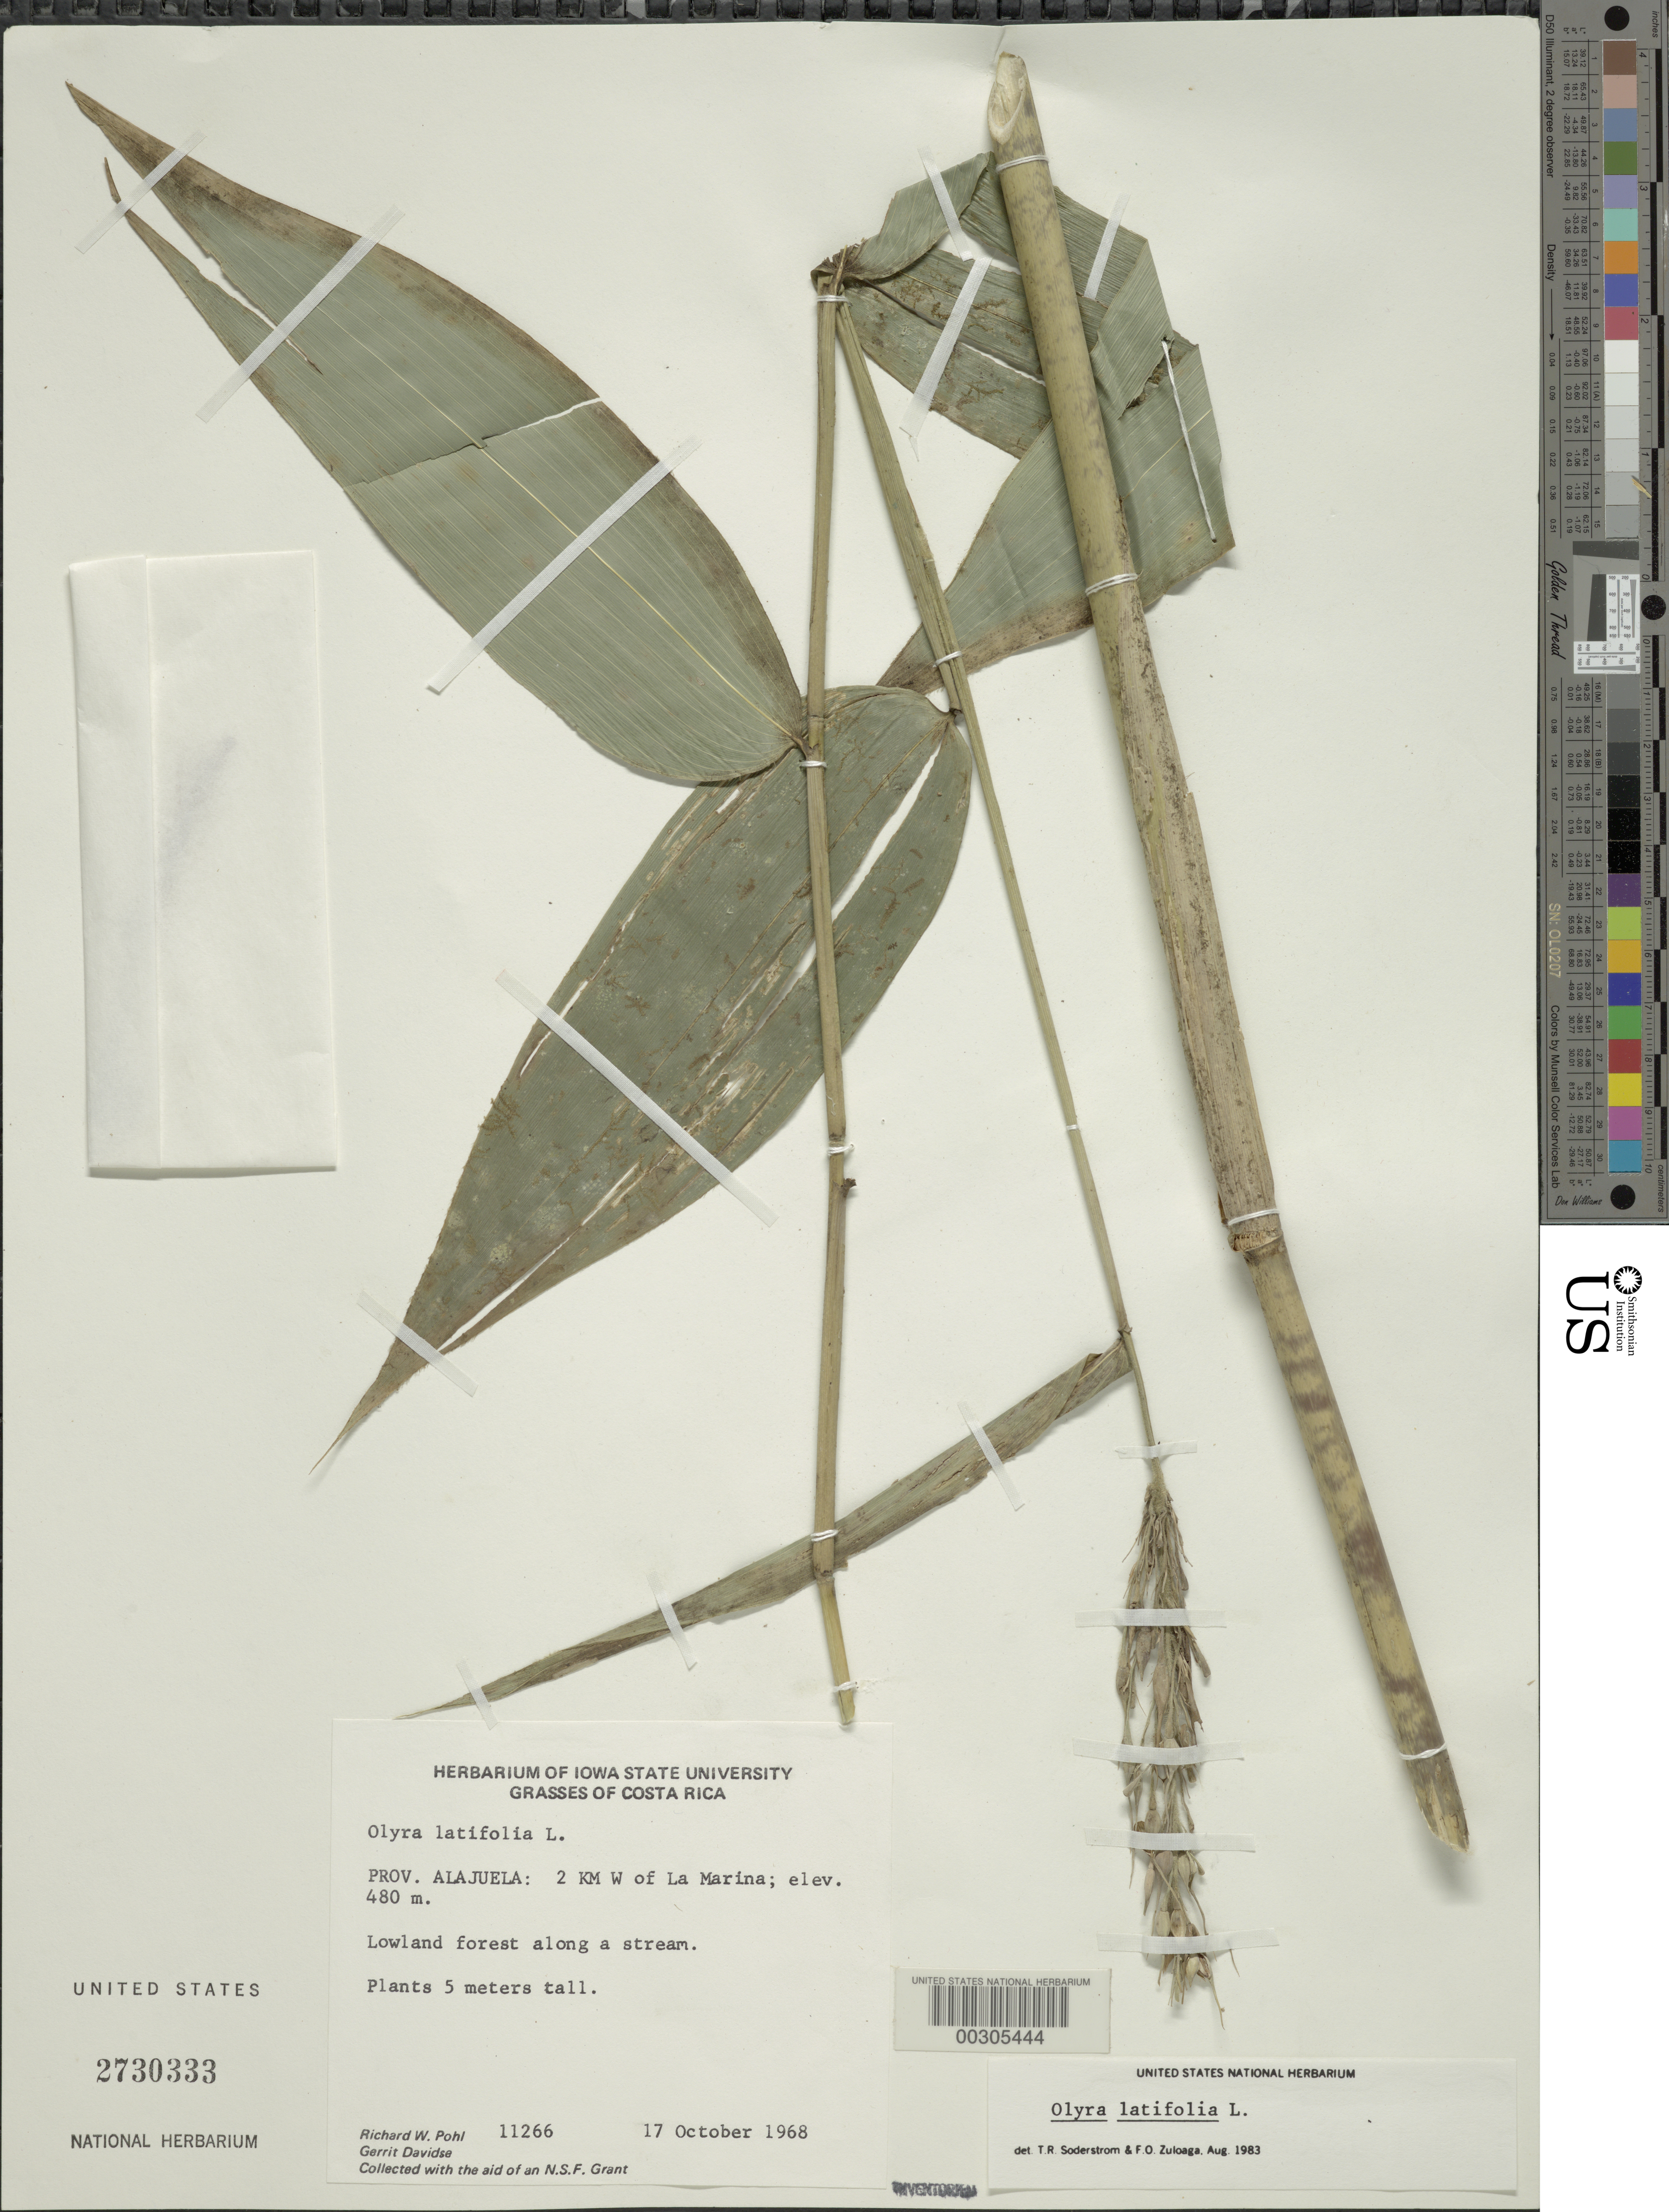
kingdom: Plantae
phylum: Tracheophyta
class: Liliopsida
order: Poales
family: Poaceae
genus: Olyra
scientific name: Olyra latifolia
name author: L.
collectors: R. W. Pohl & G. Davidse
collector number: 11266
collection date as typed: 17 Oct 1968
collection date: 1968-10-17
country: Costa Rica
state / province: Alajuela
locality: La Marina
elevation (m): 480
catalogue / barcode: US 2730333